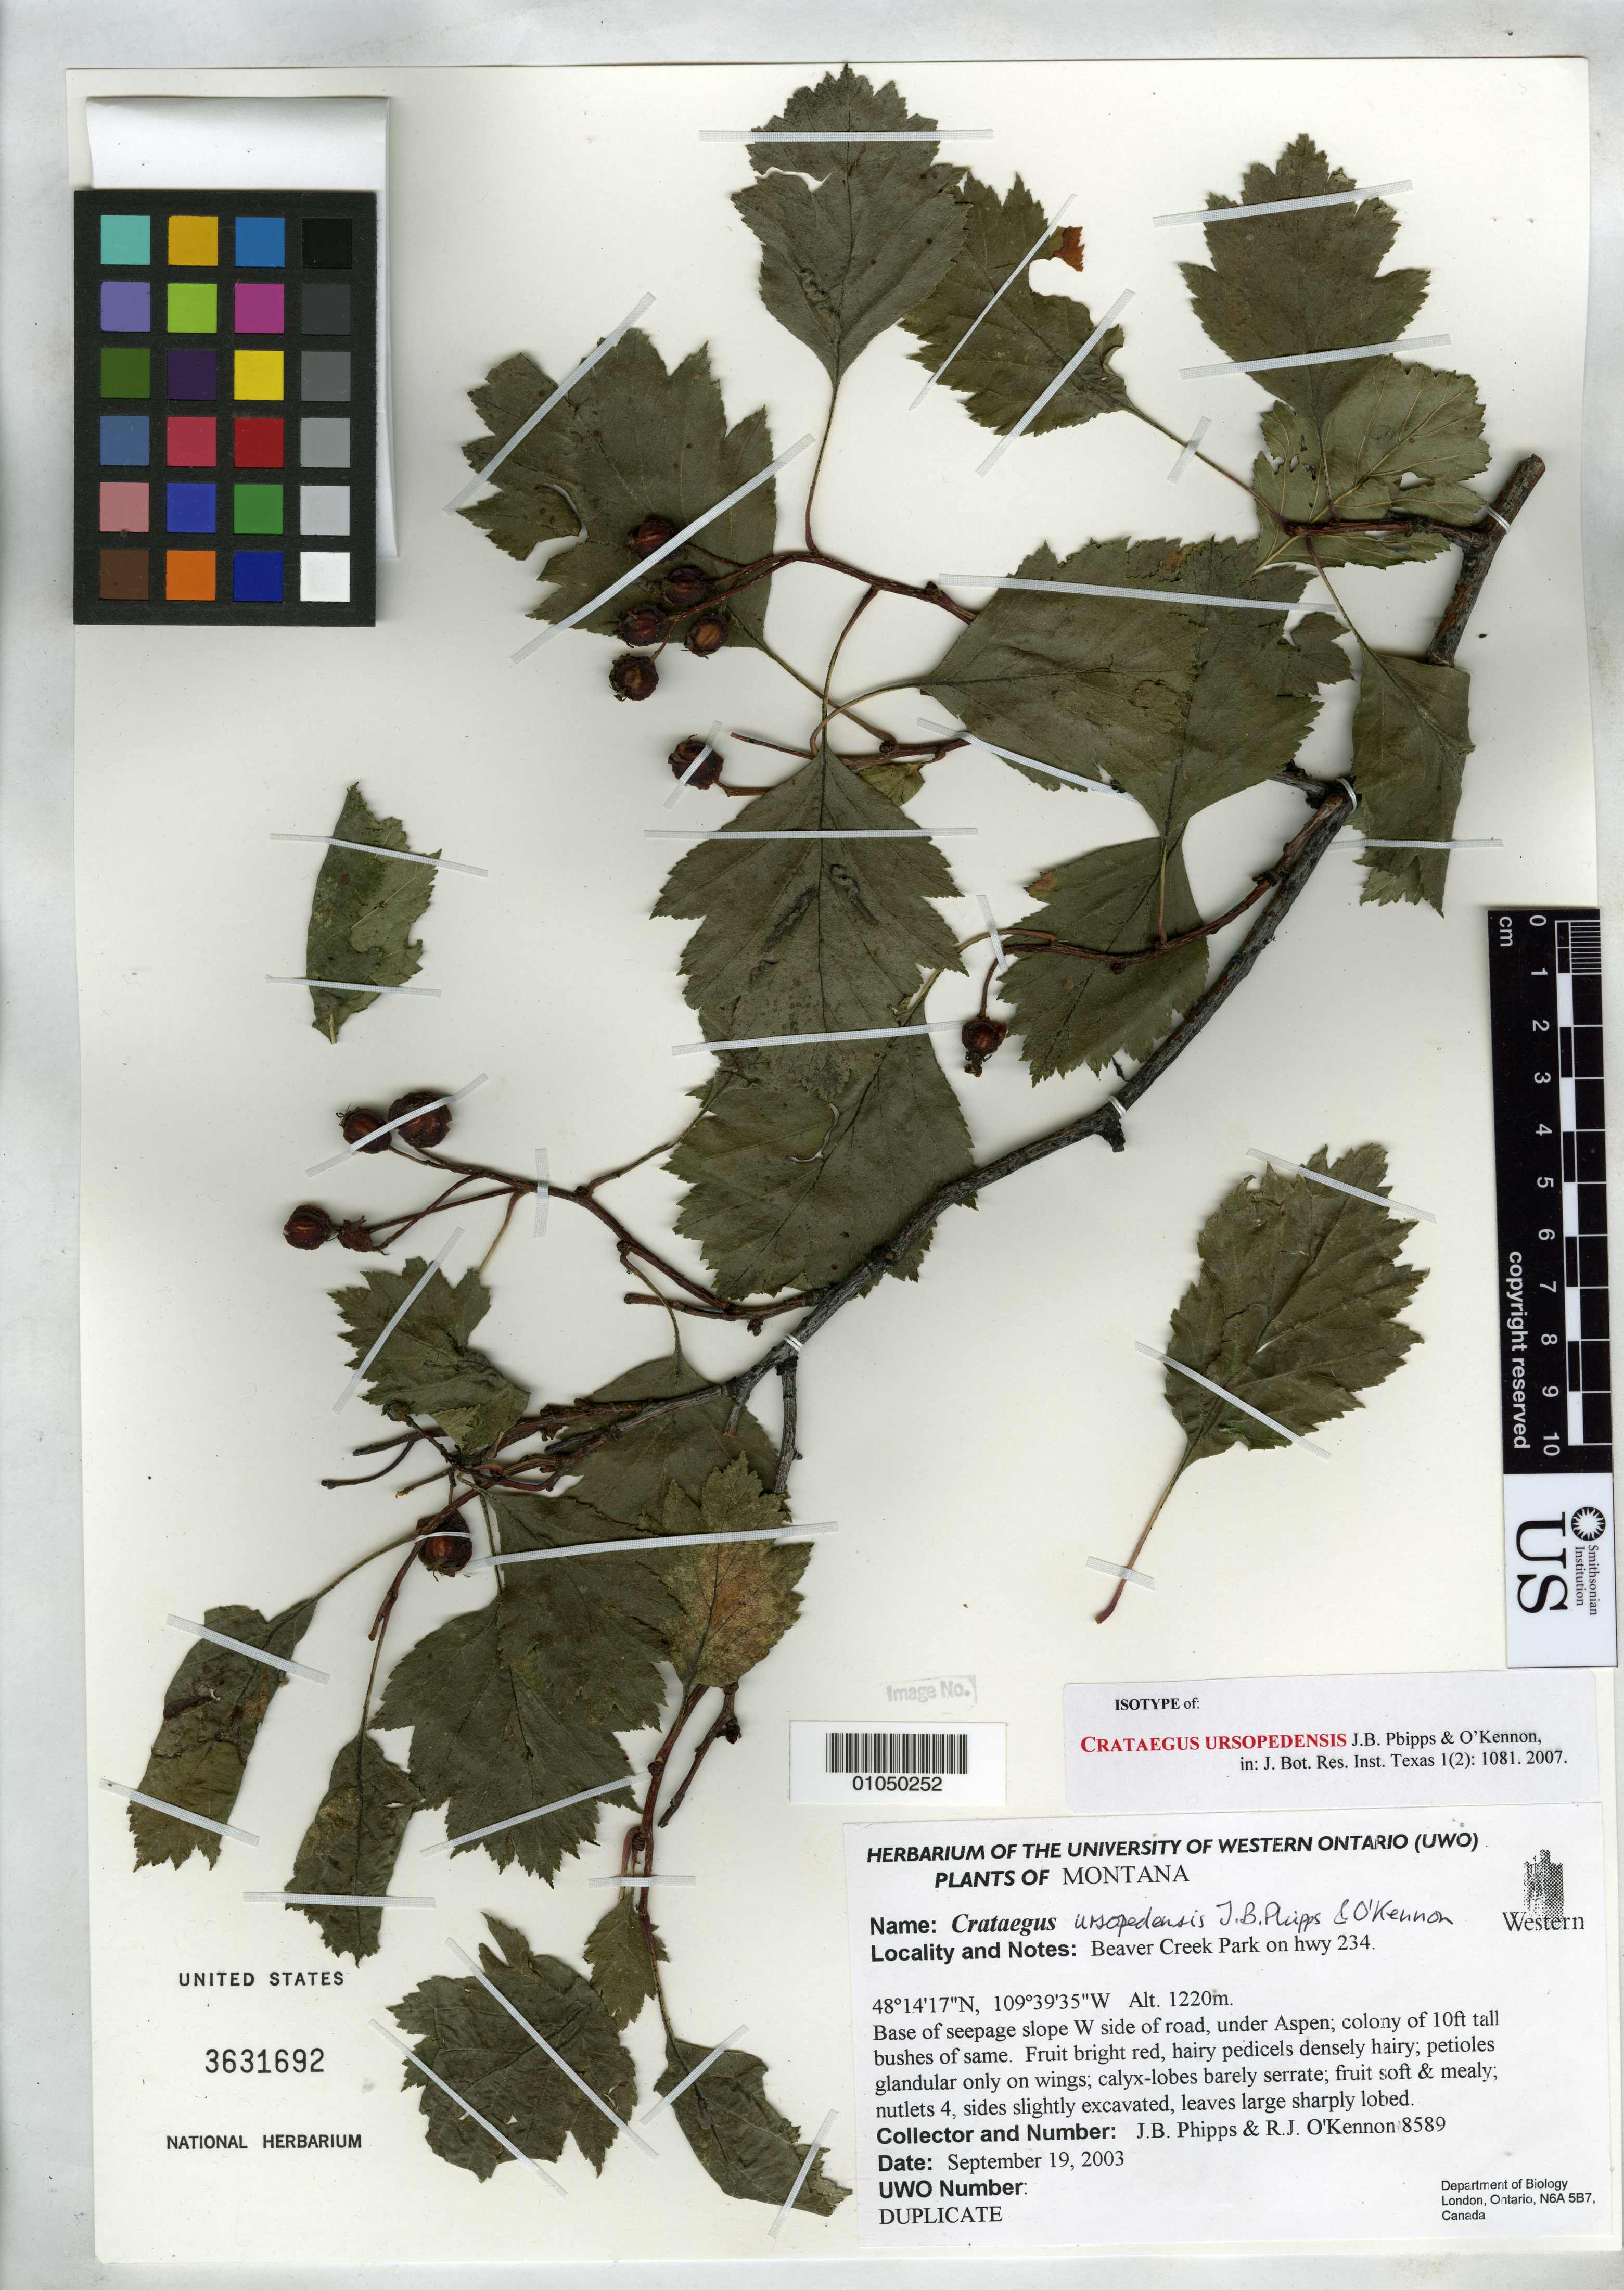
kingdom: Plantae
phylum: Tracheophyta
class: Magnoliopsida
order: Rosales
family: Rosaceae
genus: Crataegus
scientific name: Crataegus ursopedensis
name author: J.B. Phipps & O'Kennon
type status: Isotype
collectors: J. Phipps & R. O'Kennon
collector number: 8589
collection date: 2003-09-19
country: United States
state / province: Montana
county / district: Hill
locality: Beaver Creek Park on hwy 234.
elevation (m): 1220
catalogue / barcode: US 3631692